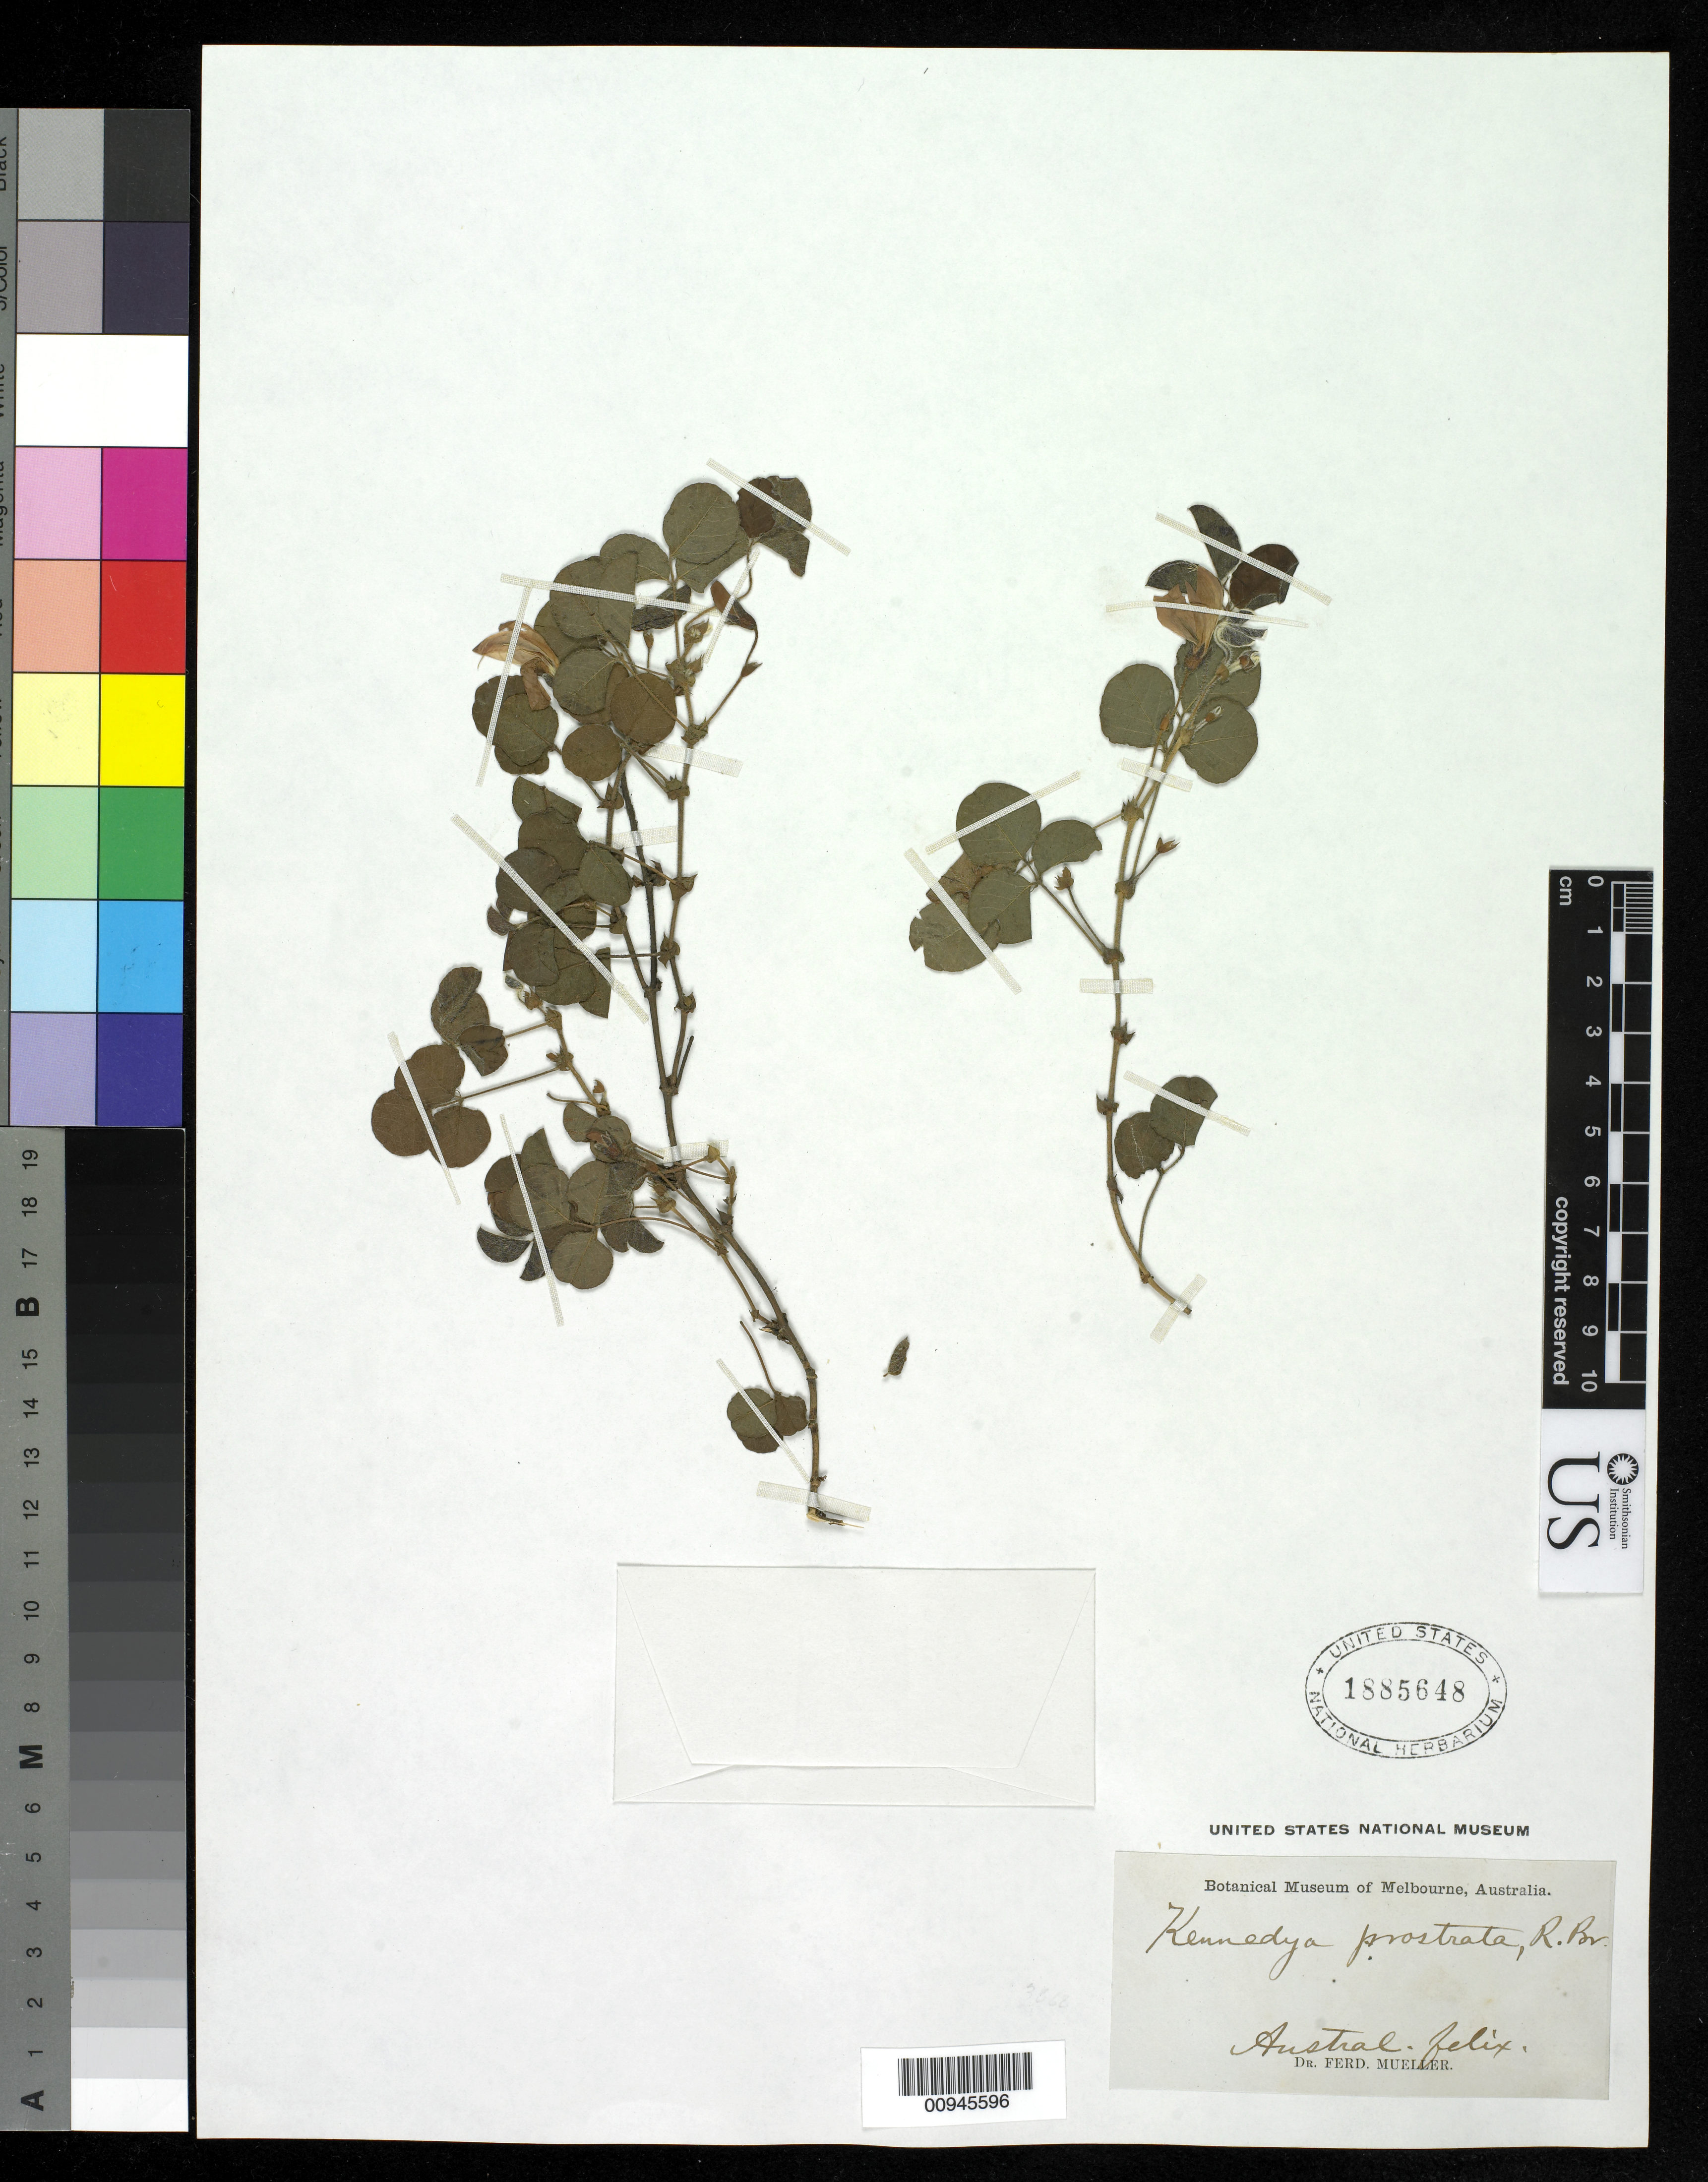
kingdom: Plantae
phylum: Tracheophyta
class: Magnoliopsida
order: Fabales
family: Fabaceae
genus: Kennedia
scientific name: Kennedia prostrata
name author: R. Br.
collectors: F. Mueller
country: Australia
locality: Melbourne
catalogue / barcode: US 1885648